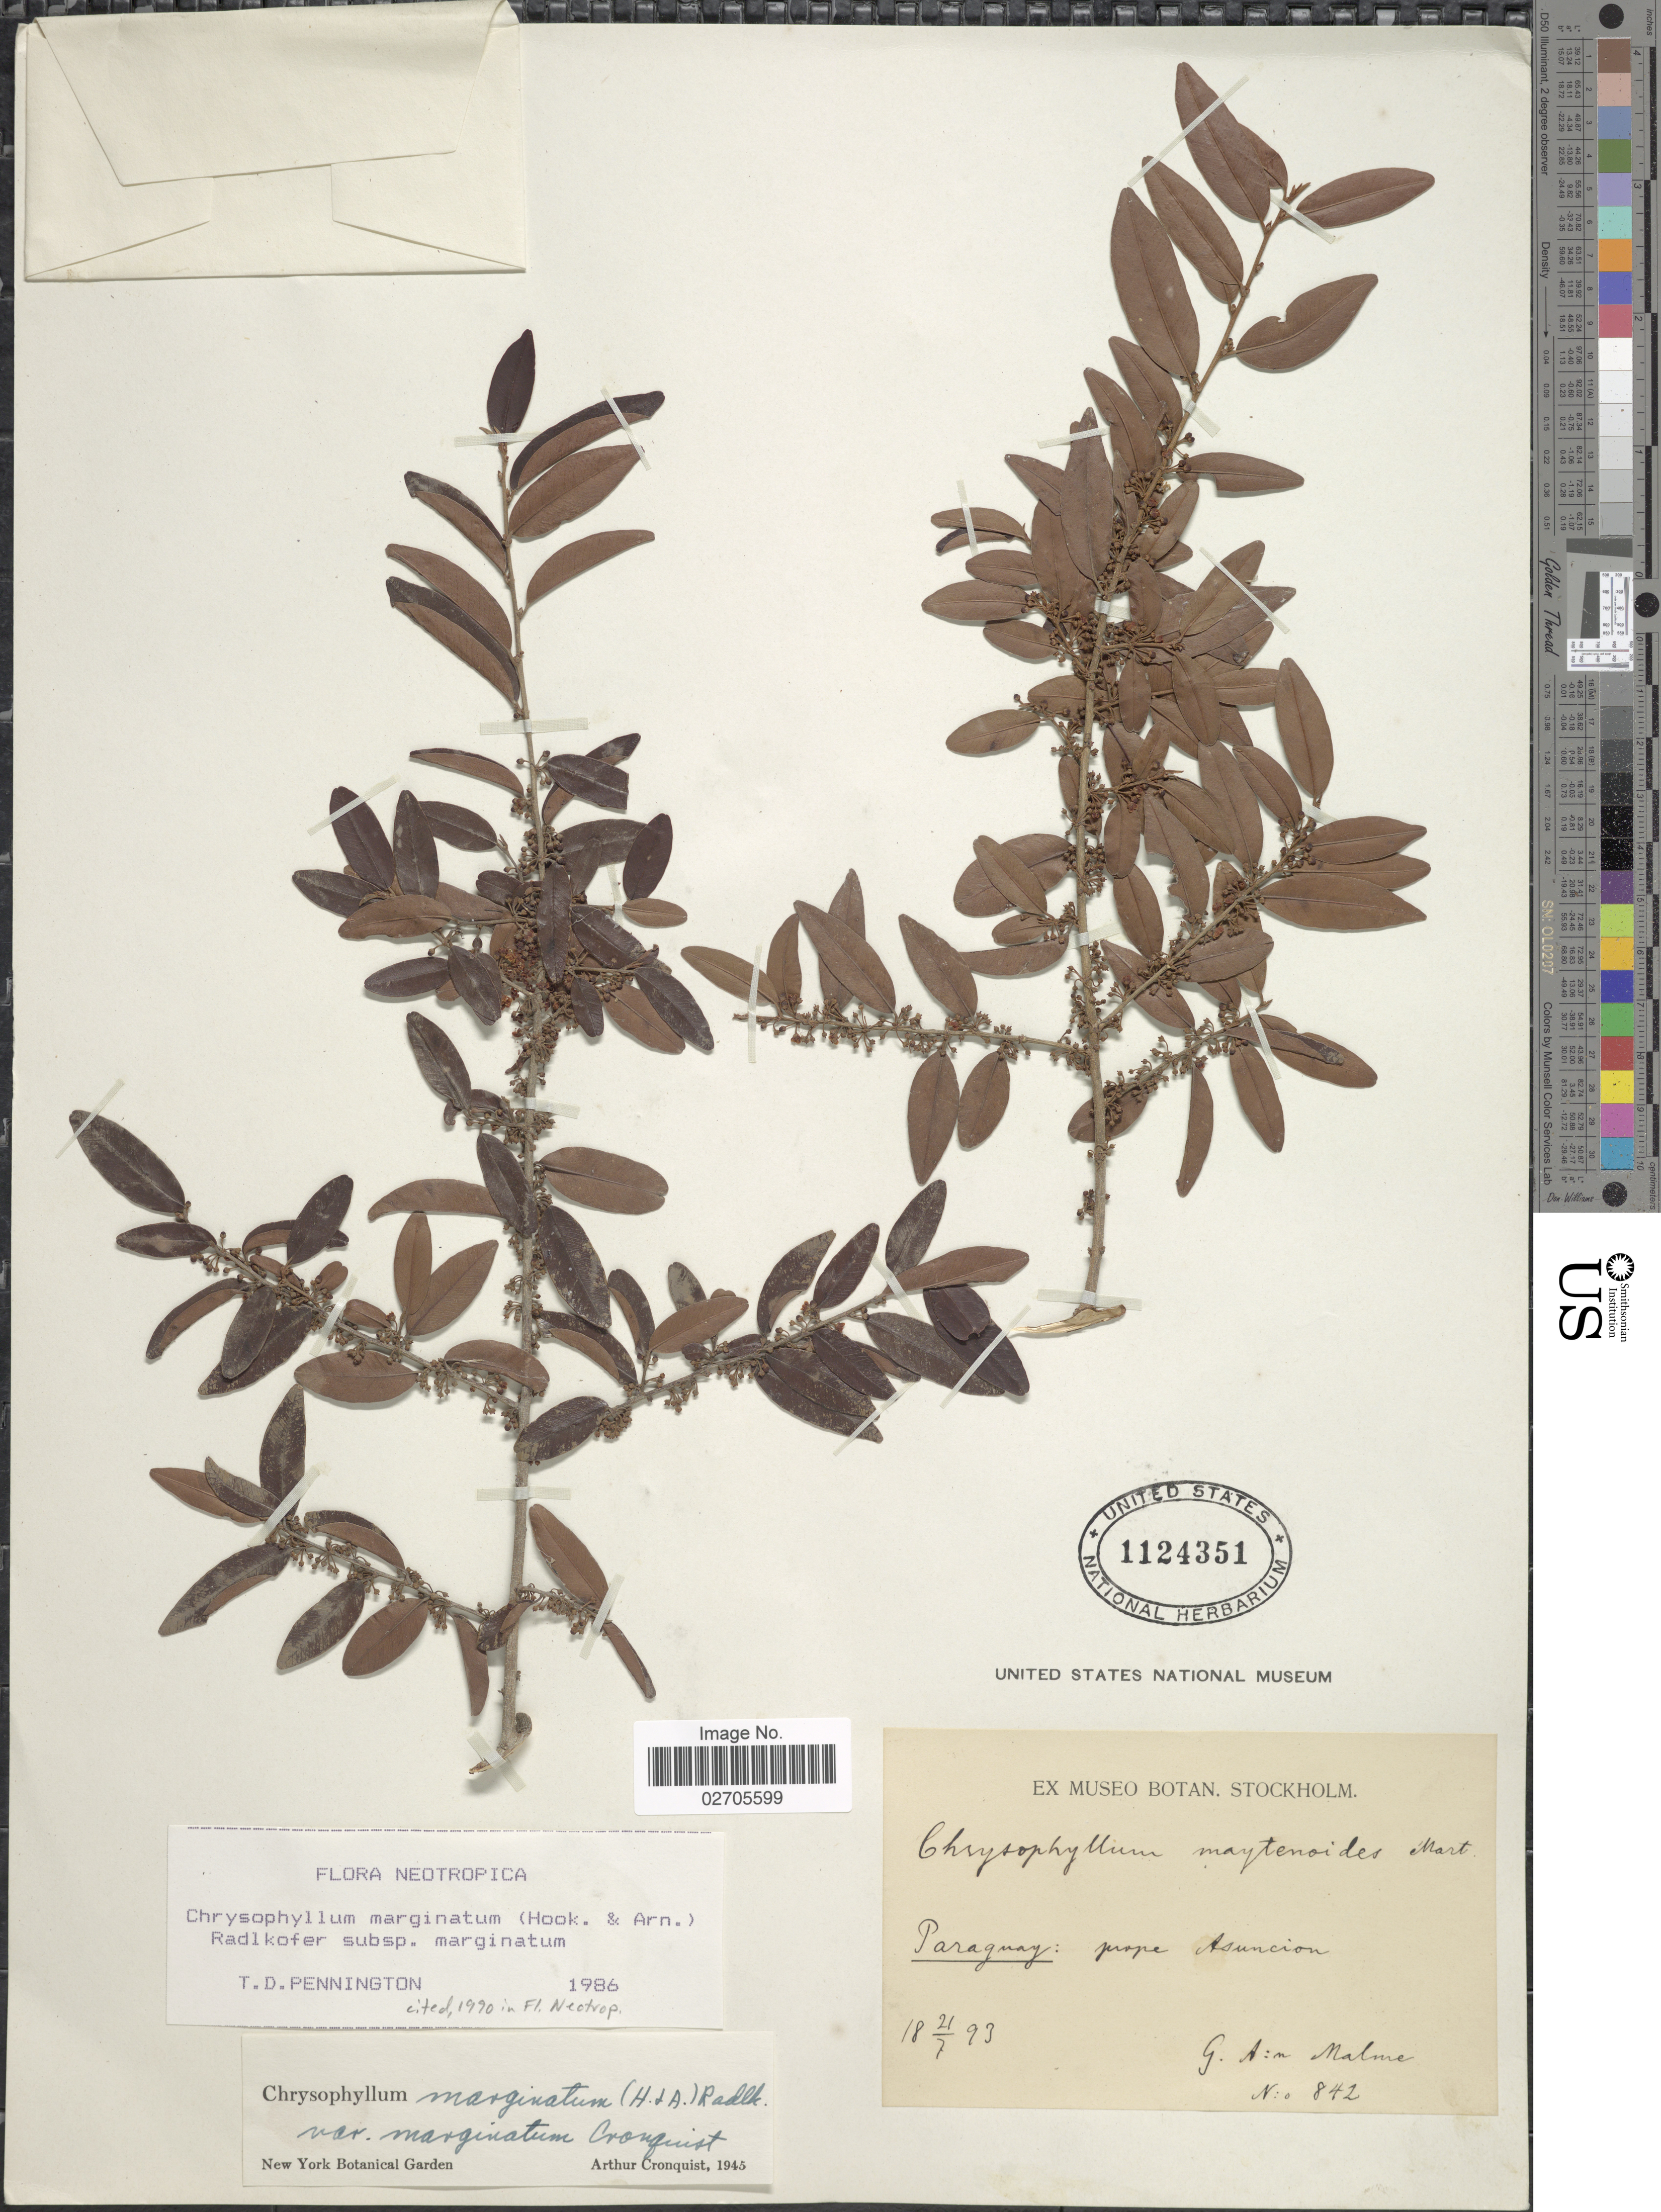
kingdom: Plantae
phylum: Tracheophyta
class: Magnoliopsida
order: Ericales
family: Sapotaceae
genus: Chrysophyllum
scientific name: Chrysophyllum marginatum subsp. marginatum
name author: (Hook. & Arn.) Radlk.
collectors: G. O. A. Malme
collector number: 842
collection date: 1893-07-21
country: Paraguay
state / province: Asuncion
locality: Prope Asuncion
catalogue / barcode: US 1124351